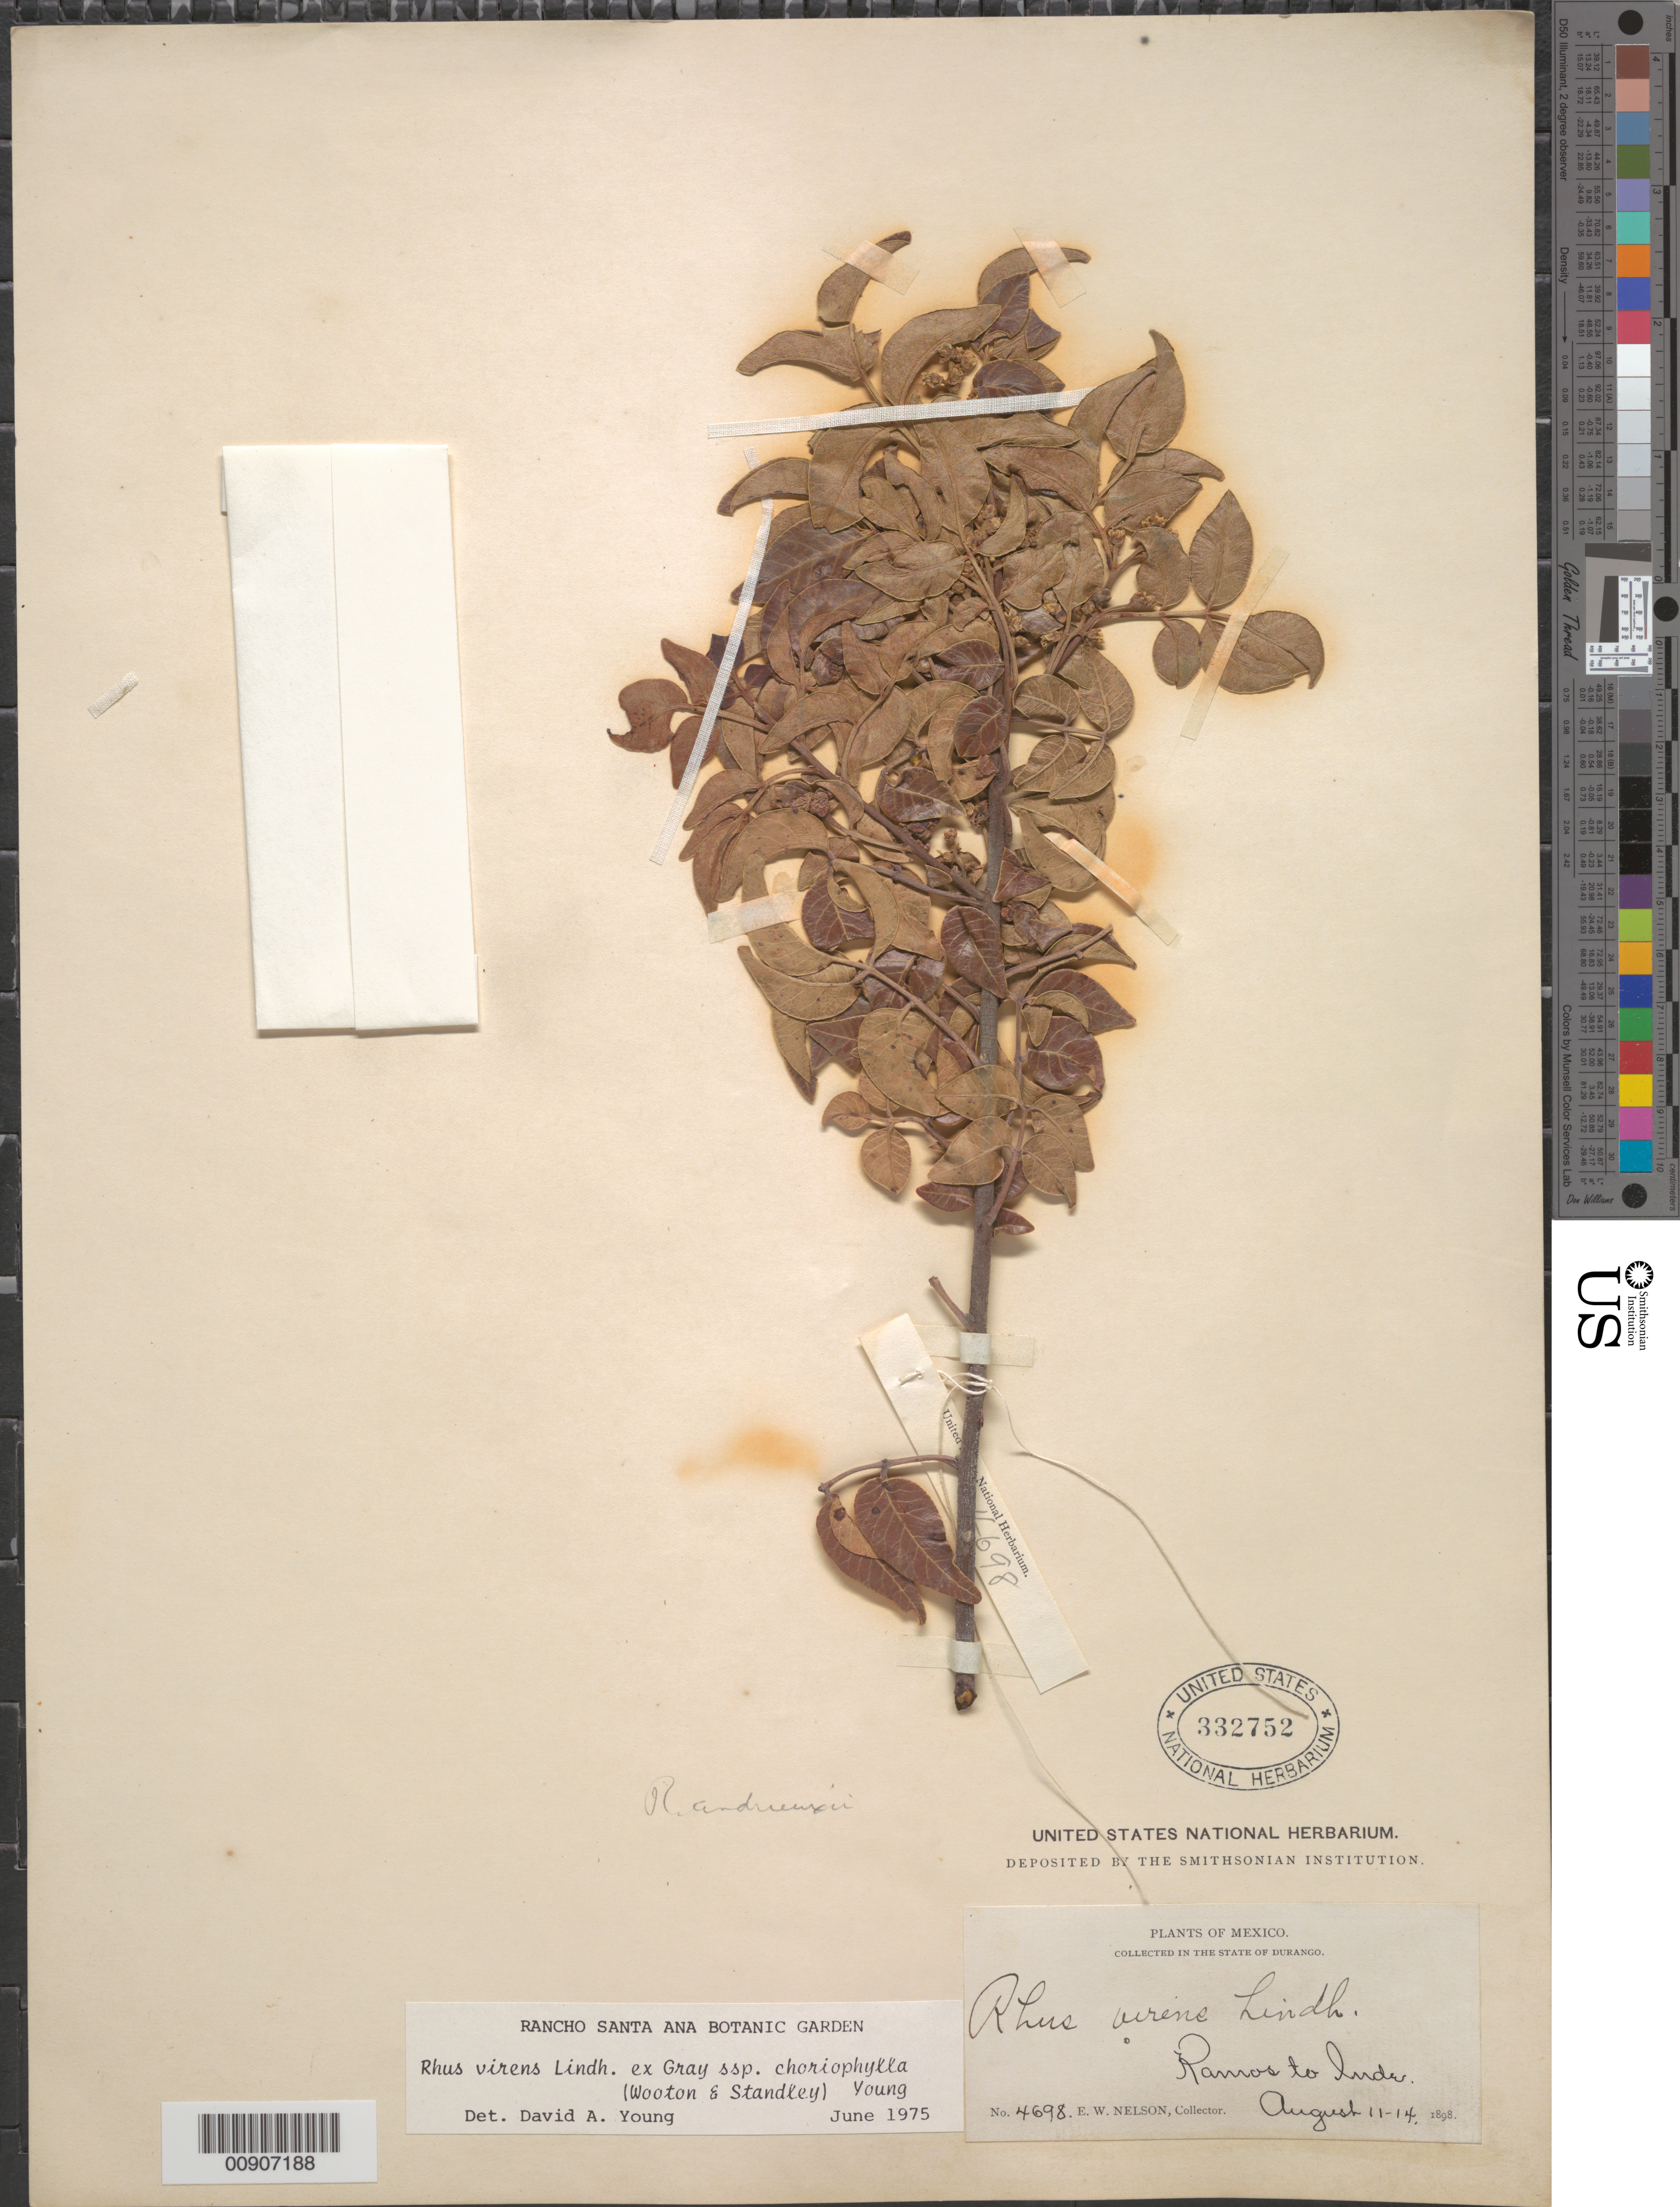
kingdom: Plantae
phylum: Tracheophyta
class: Magnoliopsida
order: Sapindales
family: Anacardiaceae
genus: Rhus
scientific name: Rhus choriophylla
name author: Wooton & Standl.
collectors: E. W. Nelson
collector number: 4698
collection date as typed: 11 Aug 1898 to 14 Aug 1898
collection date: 1898-08-11/1898-08-14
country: Mexico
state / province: Durango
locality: State of Durango: Ramos to Inde.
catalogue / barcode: US 332752